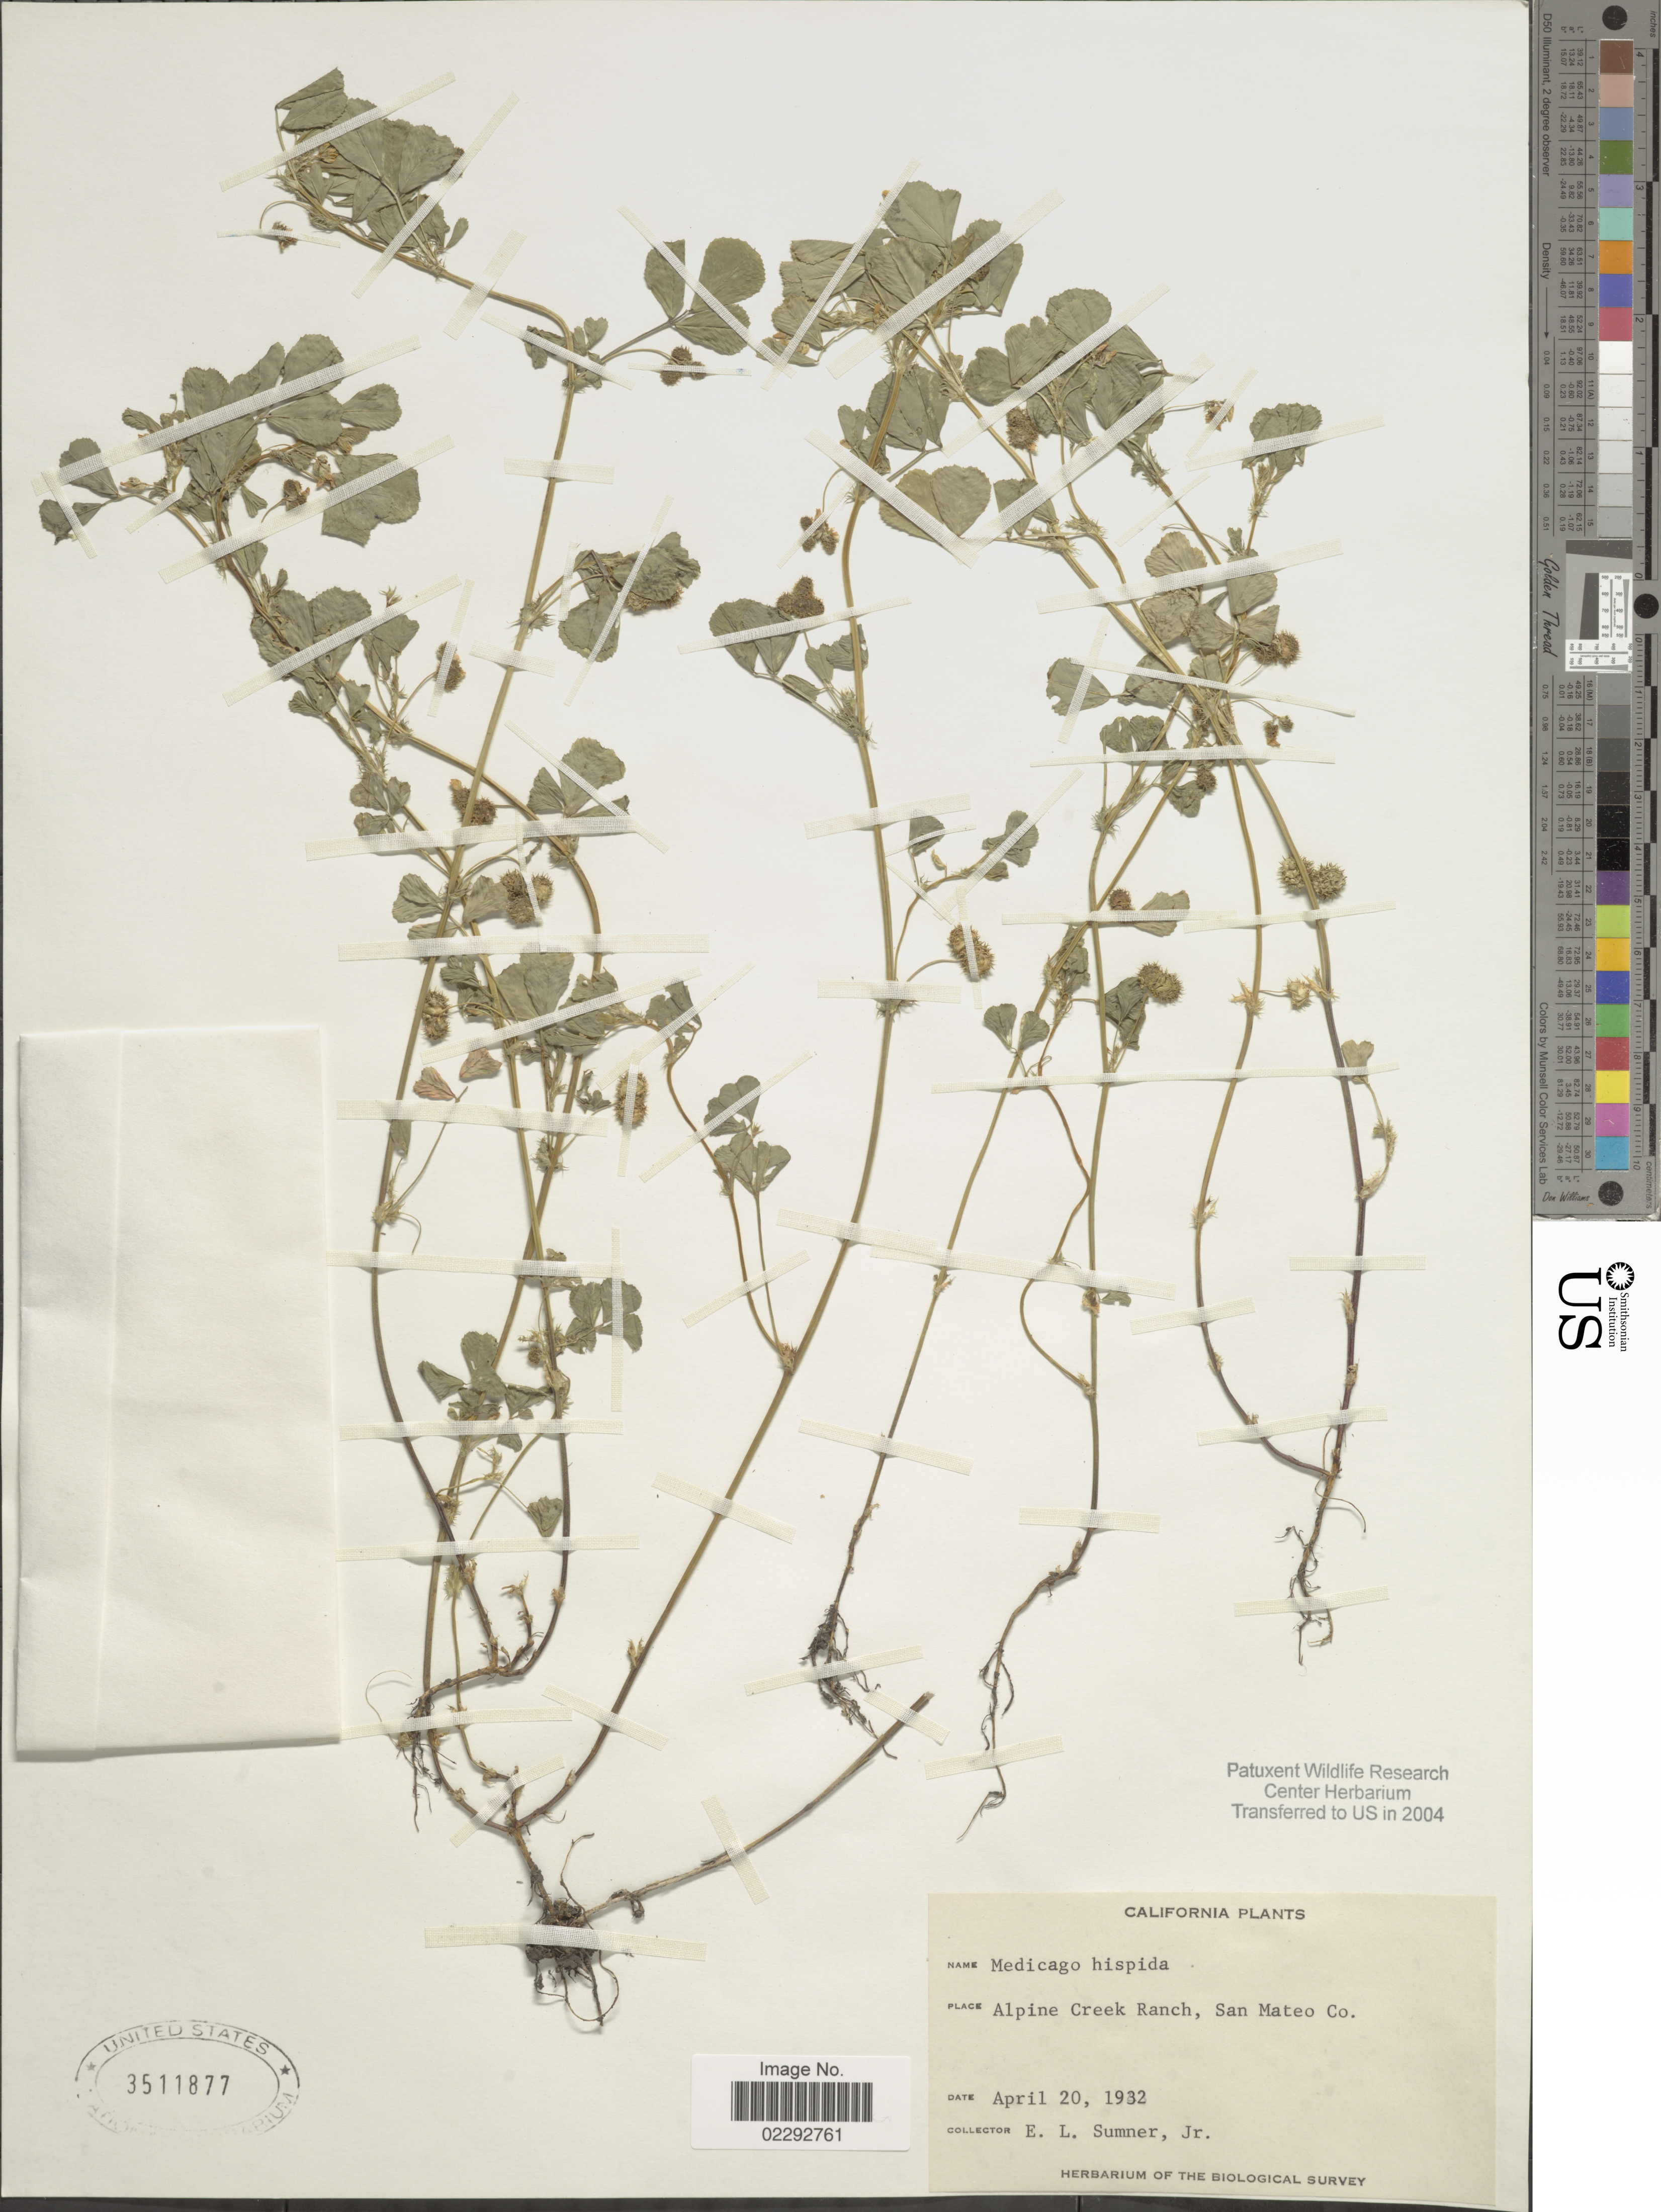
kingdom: Plantae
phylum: Tracheophyta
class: Magnoliopsida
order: Fabales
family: Fabaceae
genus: Medicago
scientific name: Medicago hispida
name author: Gaertn.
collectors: E. Sumner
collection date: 1932-04-20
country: United States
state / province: California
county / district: San Mateo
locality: Alpine Creek Ranch, San Mateo Co.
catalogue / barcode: US 3511877